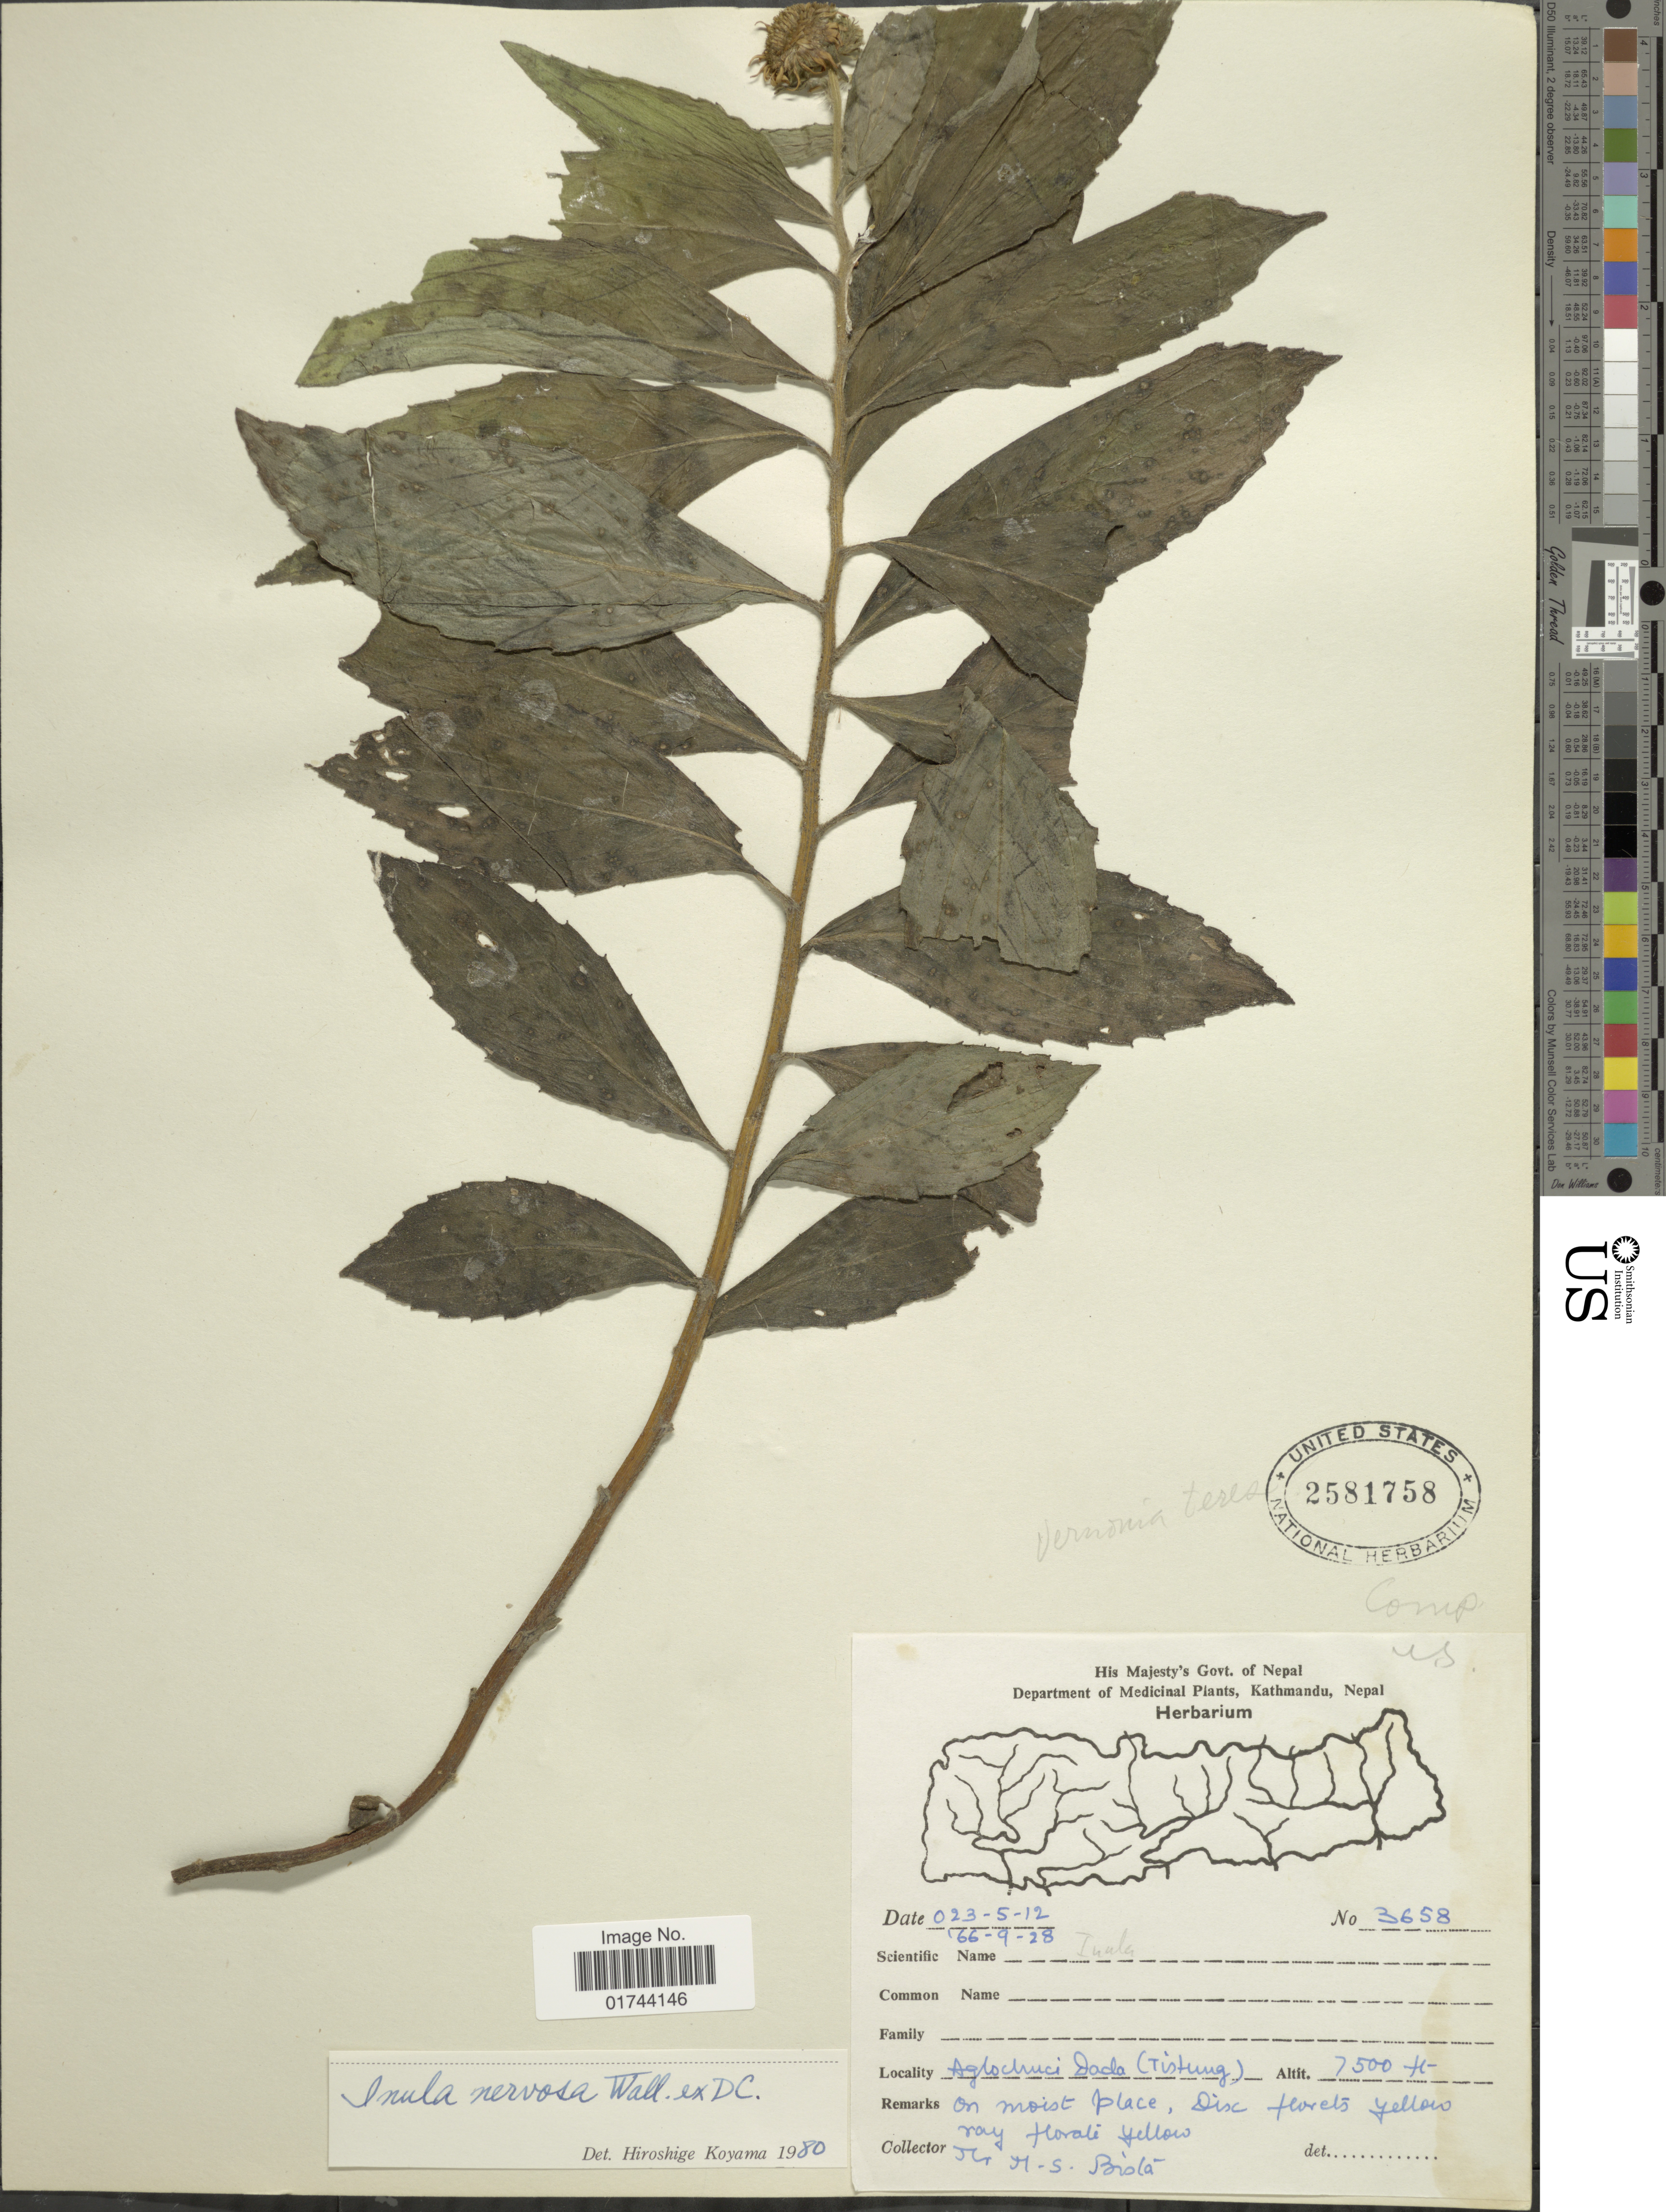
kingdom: Plantae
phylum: Tracheophyta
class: Magnoliopsida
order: Asterales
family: Asteraceae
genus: Inula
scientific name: Inula nervosa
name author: Wall. ex DC.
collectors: M. Bista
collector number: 3658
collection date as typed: Transcribed d/m/y: 23/5/12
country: Nepal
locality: Kathmandu, Aglochuci Dada (Tistung) [interpreted]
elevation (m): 2286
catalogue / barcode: US 2581758